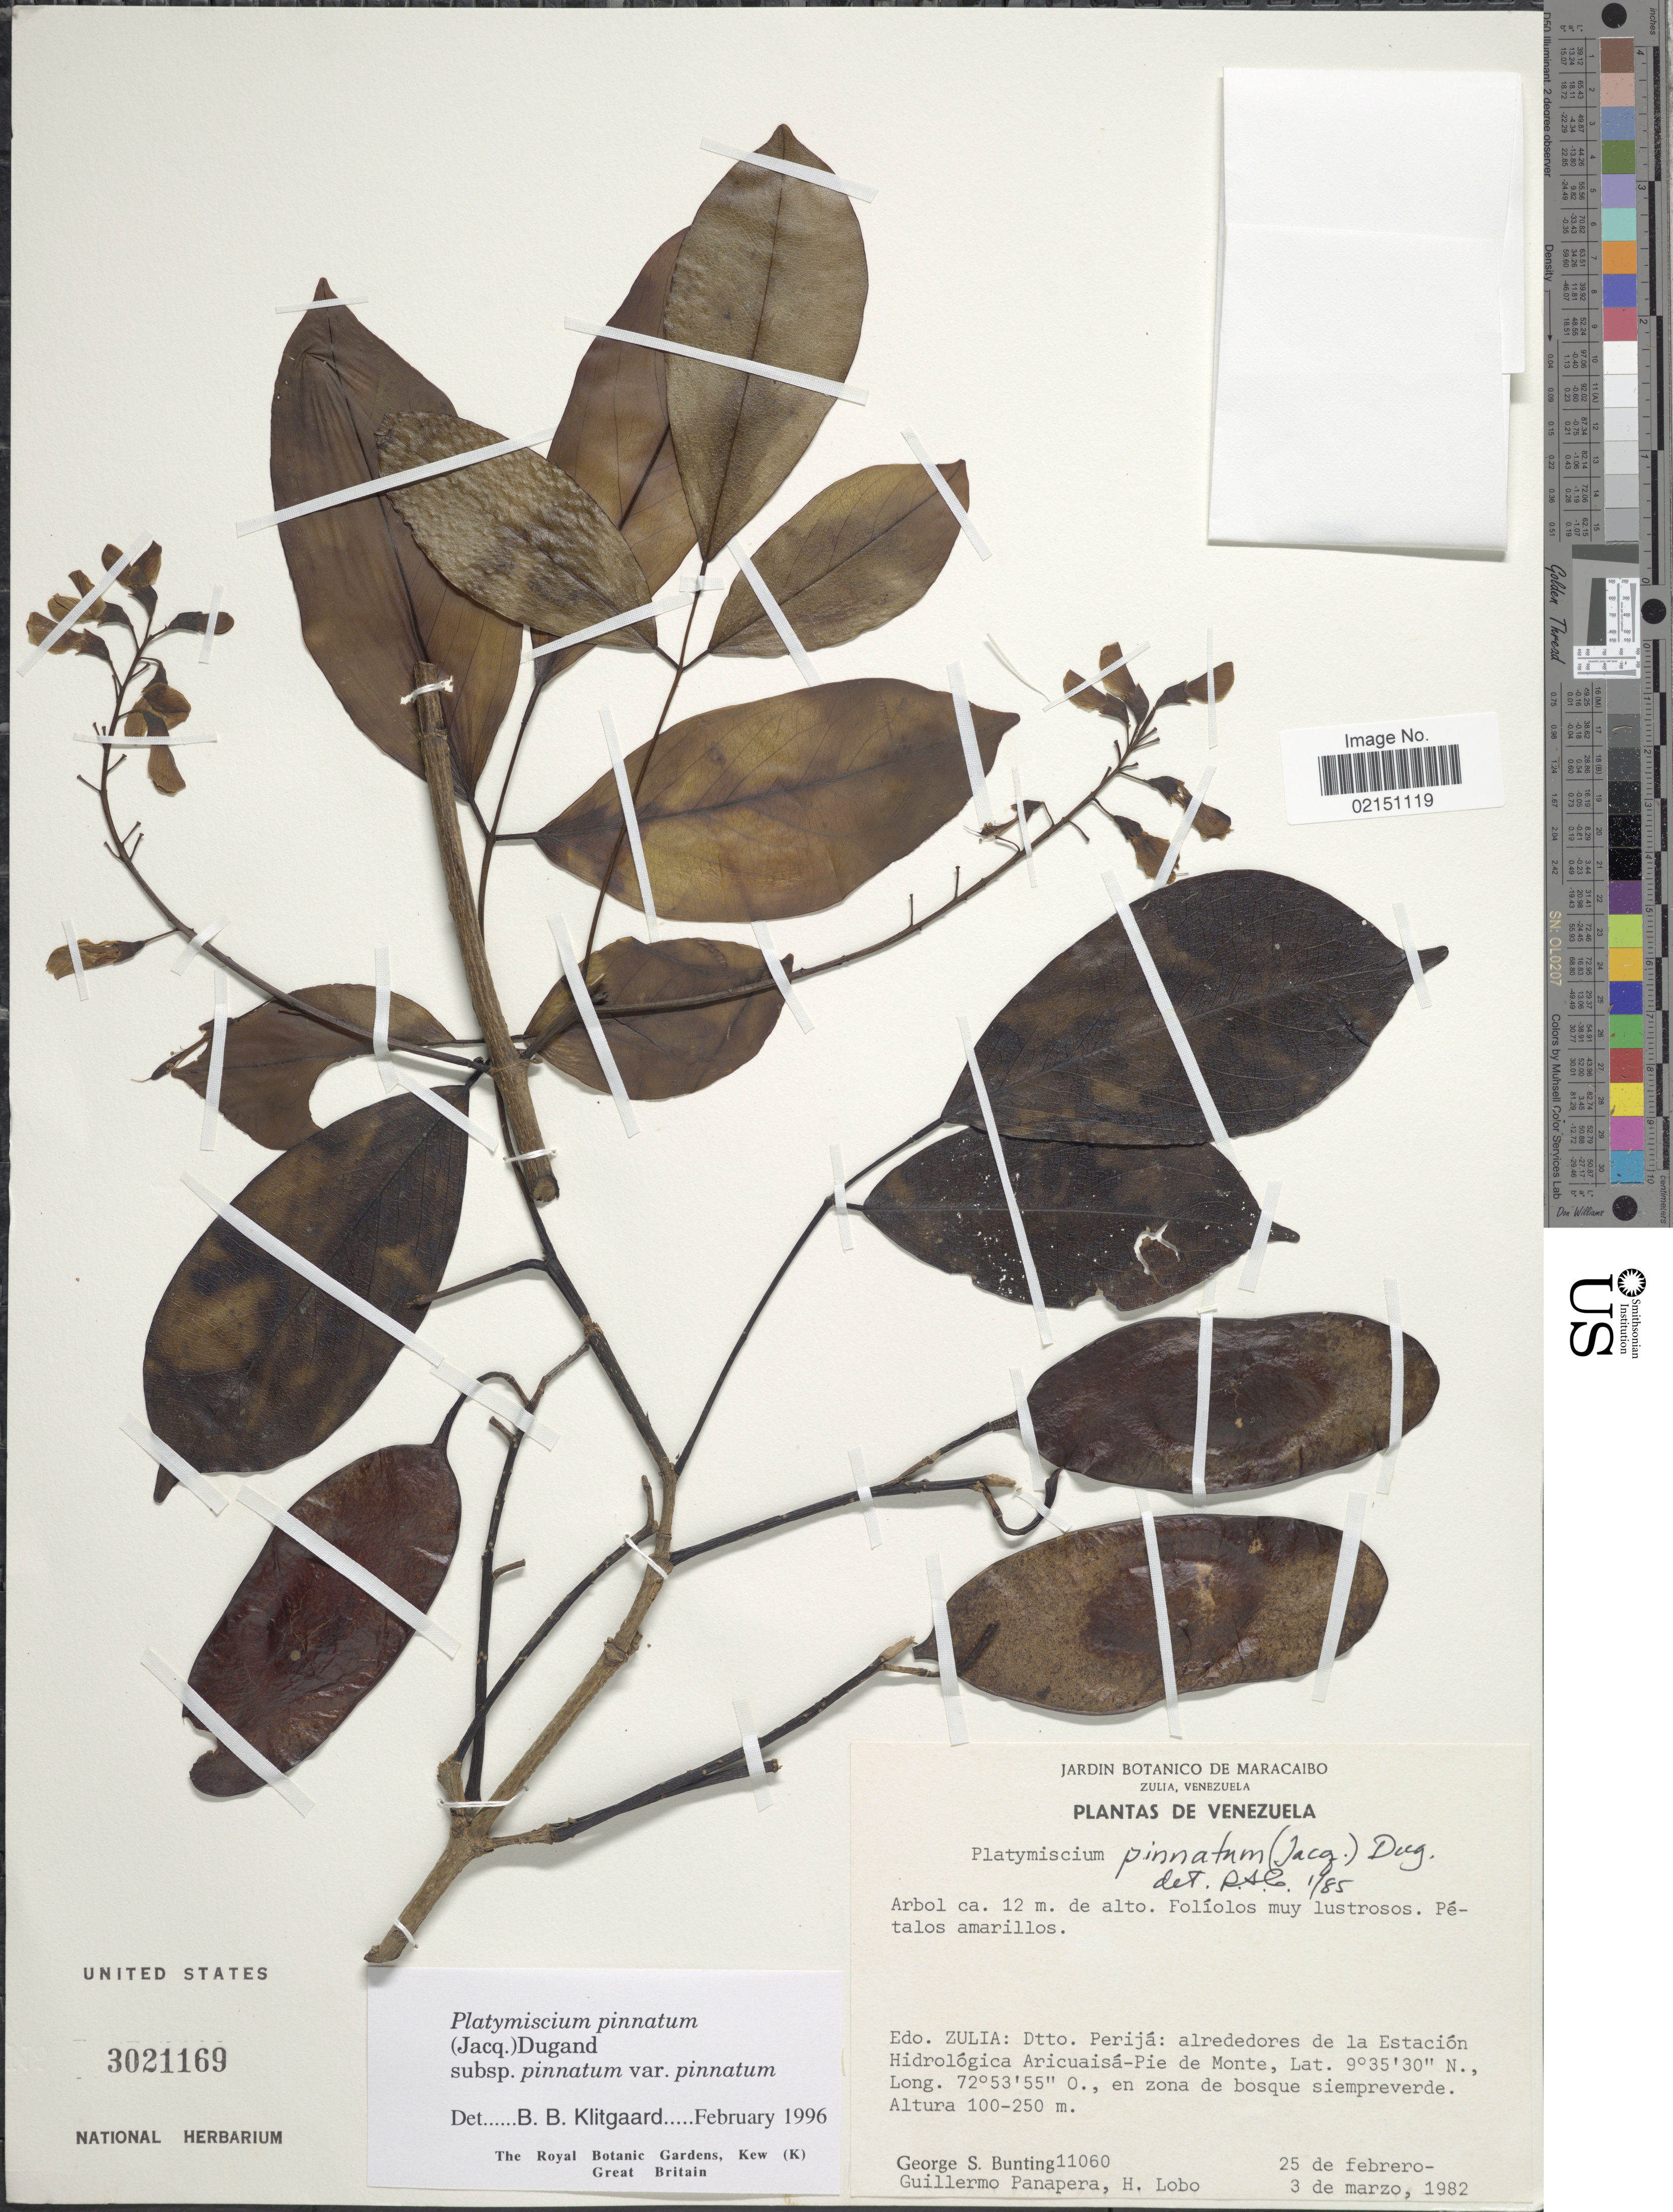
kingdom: Plantae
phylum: Tracheophyta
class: Magnoliopsida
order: Fabales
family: Fabaceae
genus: Platymiscium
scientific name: Platymiscium pinnatum var. pinnatum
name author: (Jacq.)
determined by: Klitgaard, B. B.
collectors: G. S. Bunting, G. Panapera & H. Lobo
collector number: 11060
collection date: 1982-02-25/1982-03-03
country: Venezuela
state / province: Zulia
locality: Dtto. Perija: alrededores de la Estacion Hidrologica Aricuaisa-Pie de Monte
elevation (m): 100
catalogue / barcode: US 3021169